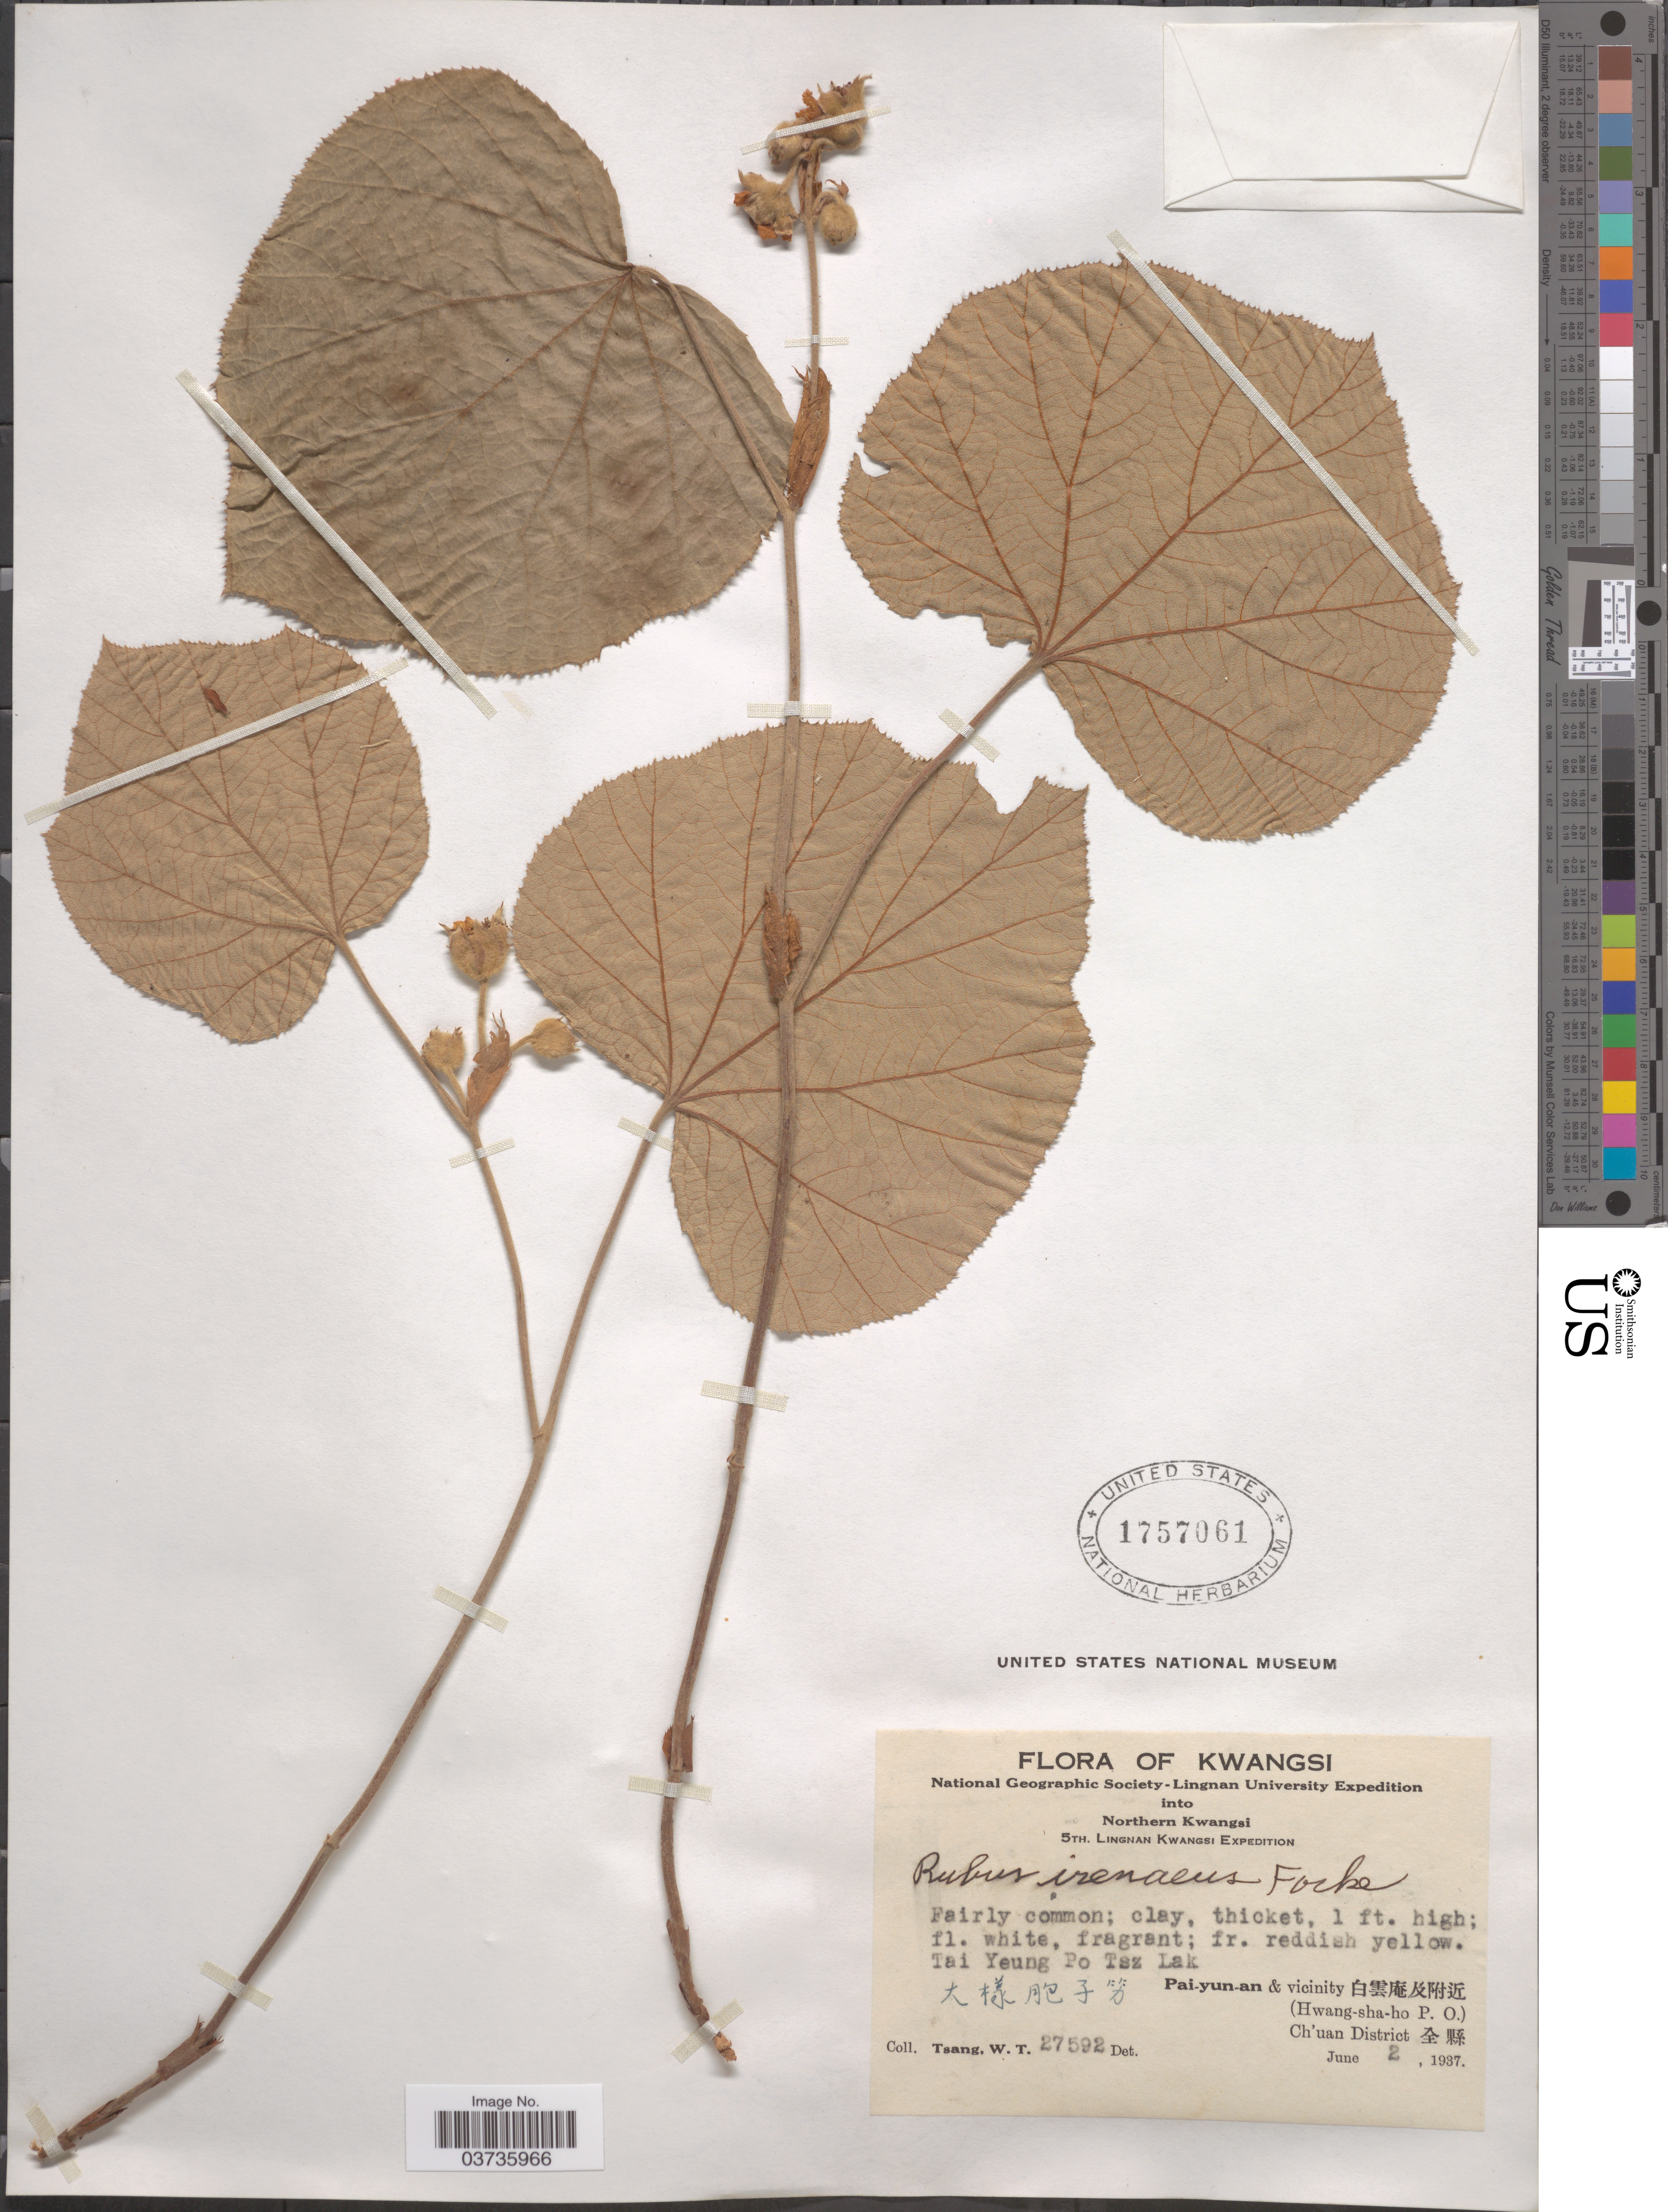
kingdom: Plantae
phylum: Tracheophyta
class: Magnoliopsida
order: Rosales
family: Rosaceae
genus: Rubus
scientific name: Rubus irenaeus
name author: Focke in Diels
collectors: W. T. Tsang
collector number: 27592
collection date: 1937-06-02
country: China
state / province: Guangxi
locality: Northern Kwangsi. Tai Yeung Po Tsz Lak X. Pai-yun-an & vicinity X. (Hwang-sha-ho- P. O.). Ch'uan District X.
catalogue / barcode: US 1757061